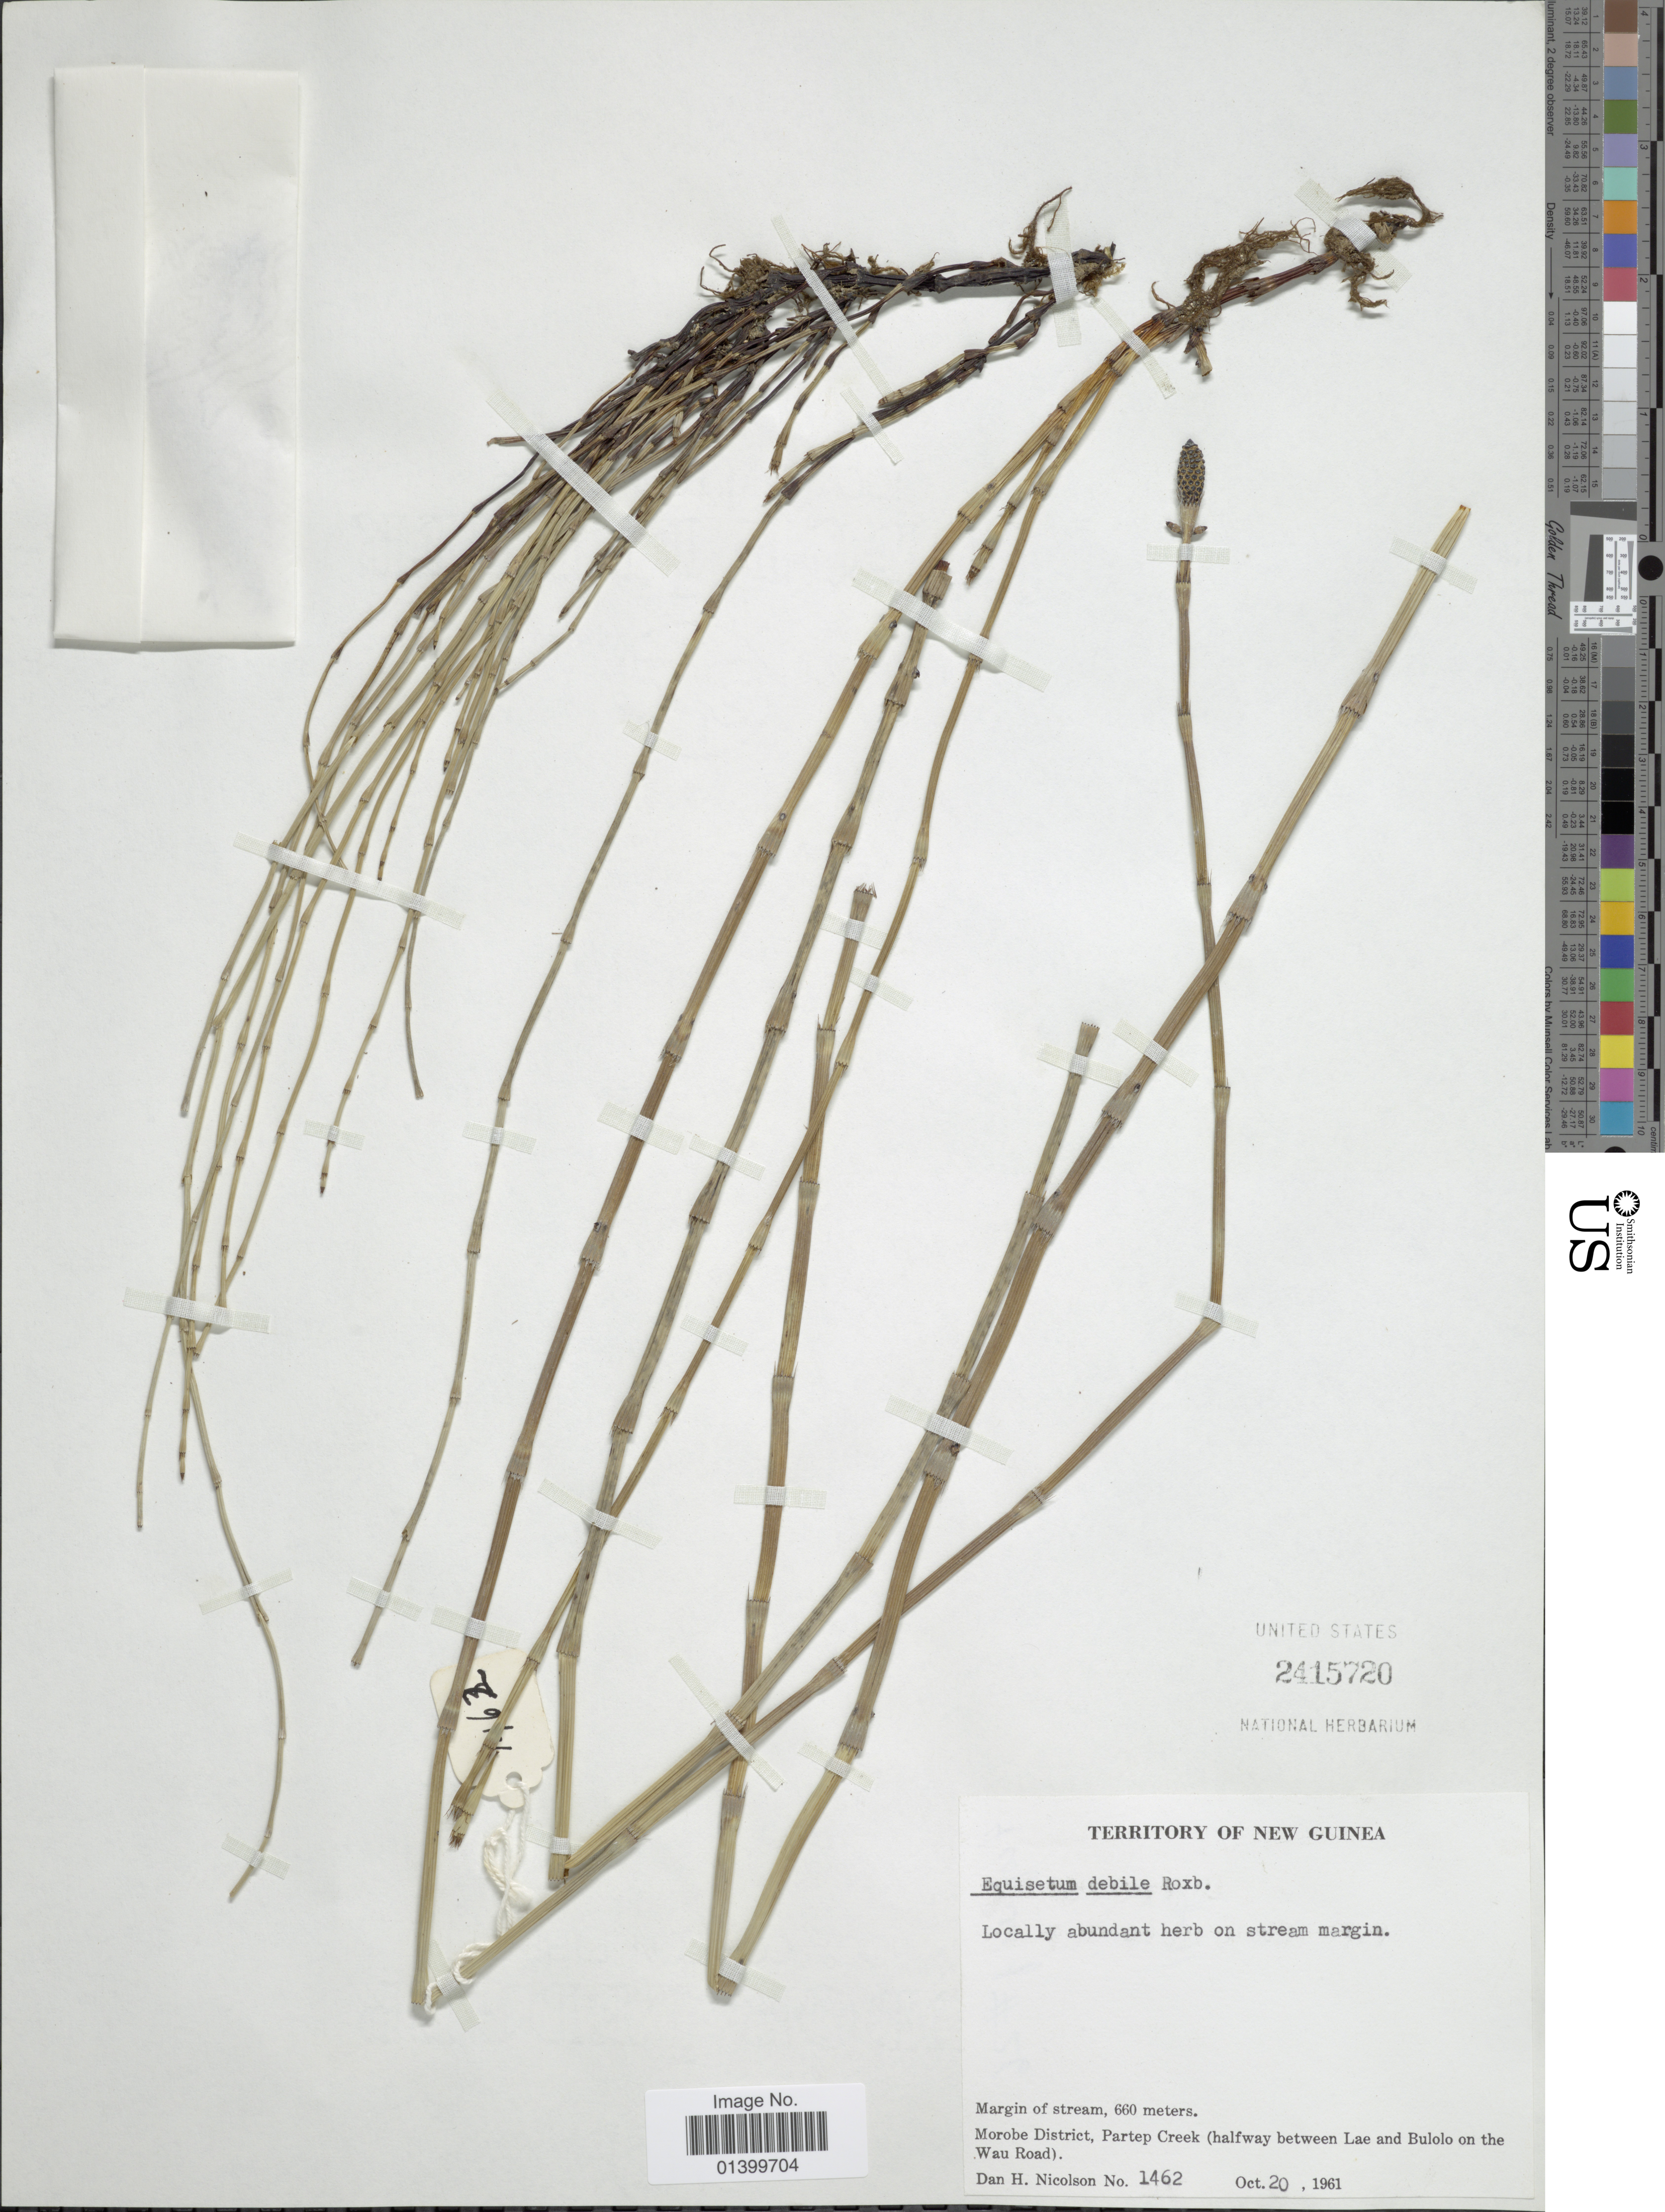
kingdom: Plantae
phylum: Tracheophyta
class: Polypodiopsida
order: Equisetales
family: Equisetaceae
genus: Equisetum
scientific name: Equisetum ramosissimum subsp. debile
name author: (Roxb. ex Vaucher) Hauke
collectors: D. H. Nicolson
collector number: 1462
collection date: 1961-10-20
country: Papua New Guinea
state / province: Morobe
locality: Territory of New Guinea. Margin of stream. Morobe District, Partep Creek (halfway between Lae and Bulolo on the Wau Road)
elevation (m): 660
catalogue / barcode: US 2415720